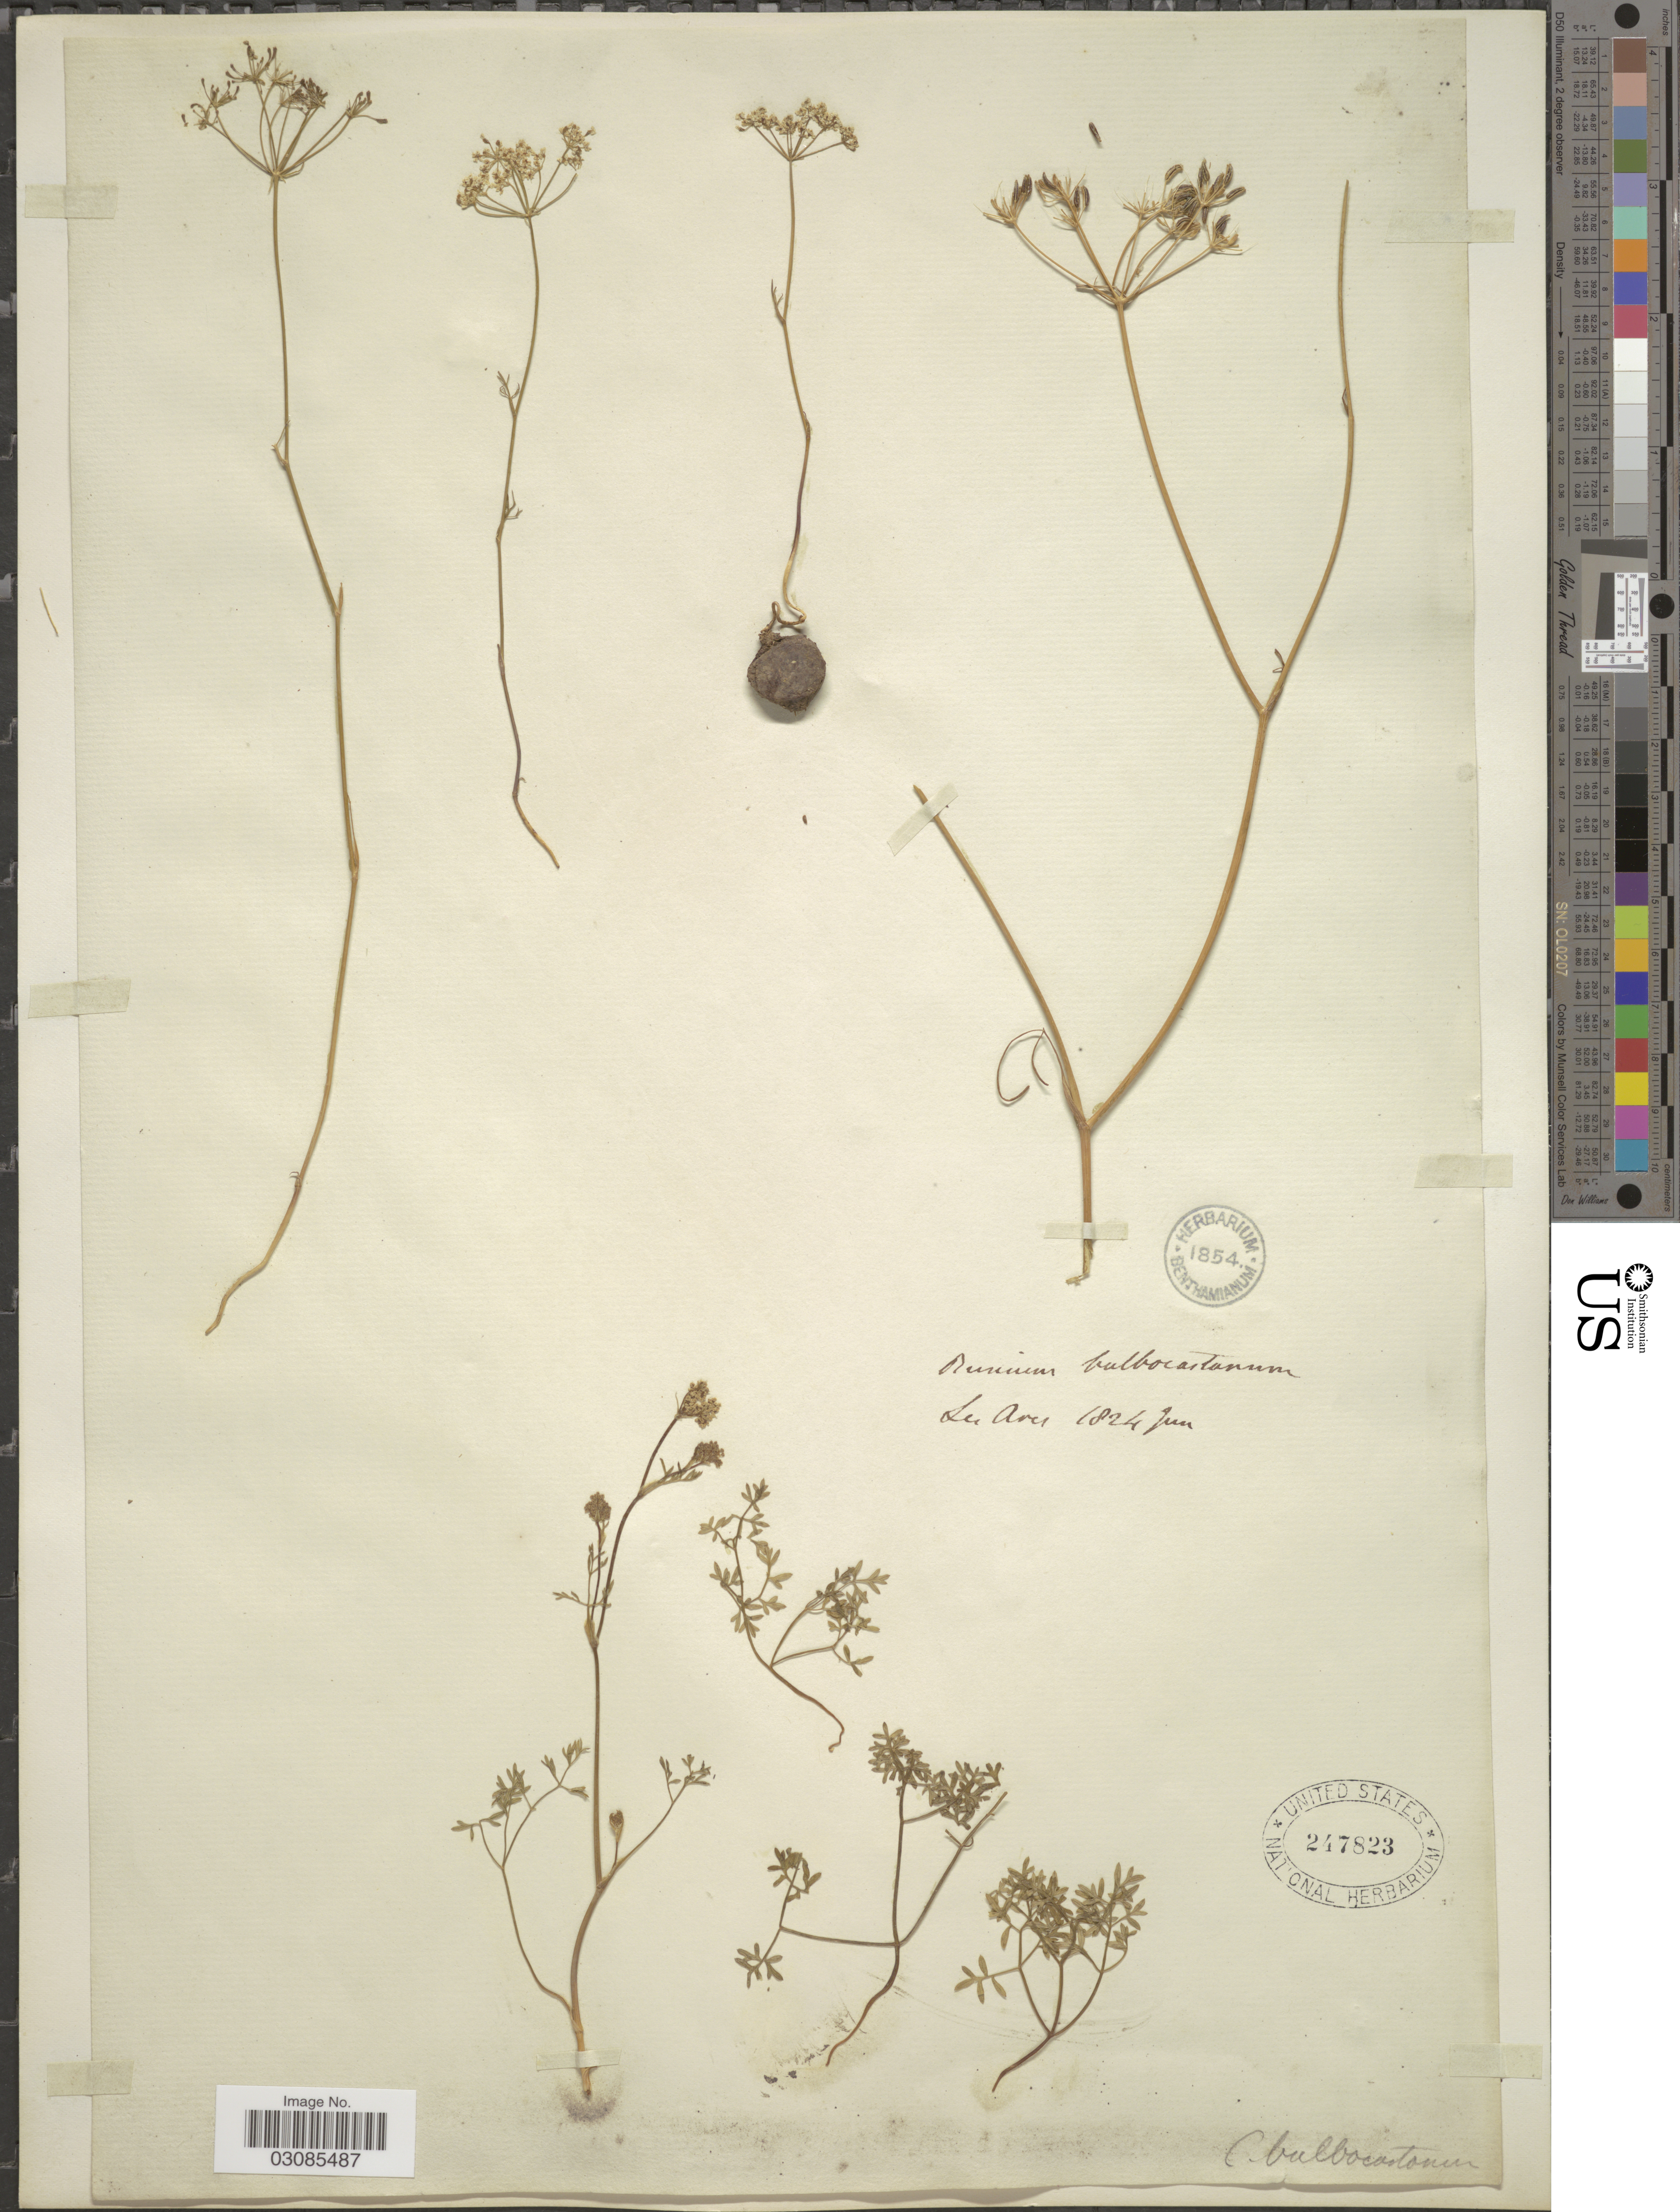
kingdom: Plantae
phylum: Tracheophyta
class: Magnoliopsida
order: Apiales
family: Apiaceae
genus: Bunium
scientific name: Bunium bulbocastanum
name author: L.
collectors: Ex herb. Benthamianum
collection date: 1824-06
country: France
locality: Les Arcs.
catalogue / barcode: US 247823